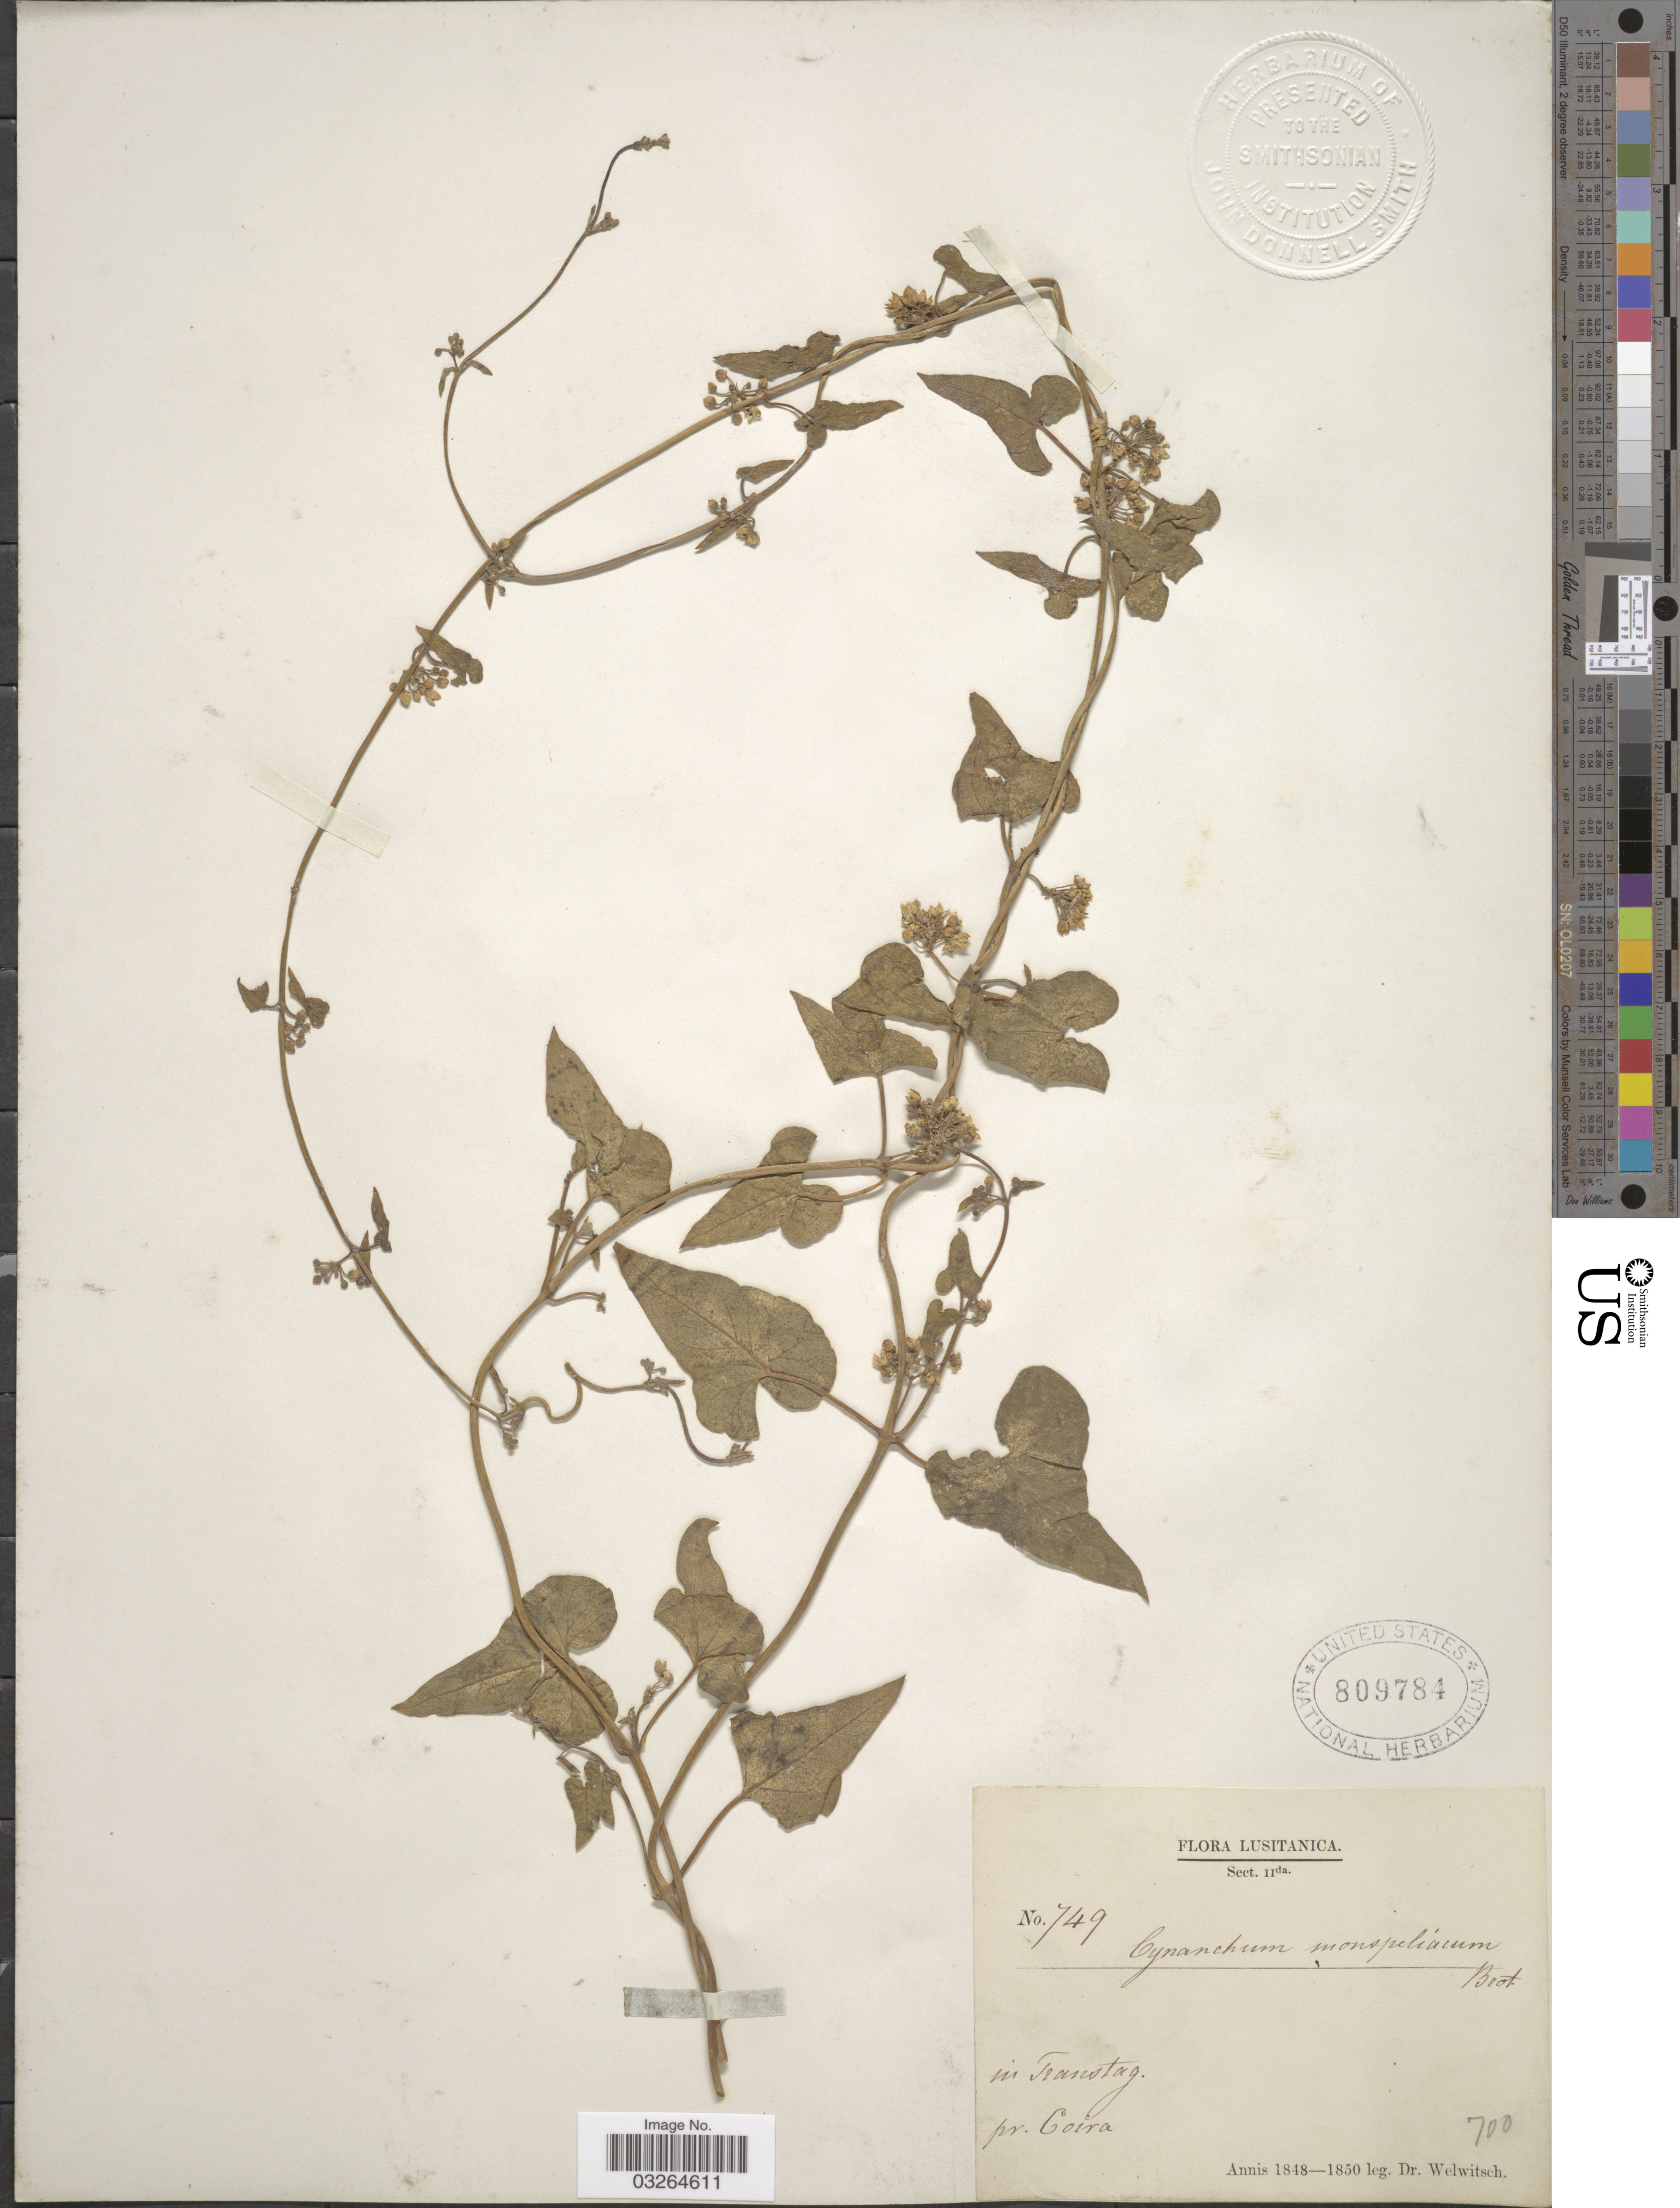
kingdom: Plantae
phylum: Tracheophyta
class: Magnoliopsida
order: Gentianales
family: Apocynaceae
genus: Cynanchum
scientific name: Cynanchum monspeliacum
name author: L.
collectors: -. Welwitsch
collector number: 749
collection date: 1848/1850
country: Portugal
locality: In Transtag, pr. Coira.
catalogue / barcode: US 809784